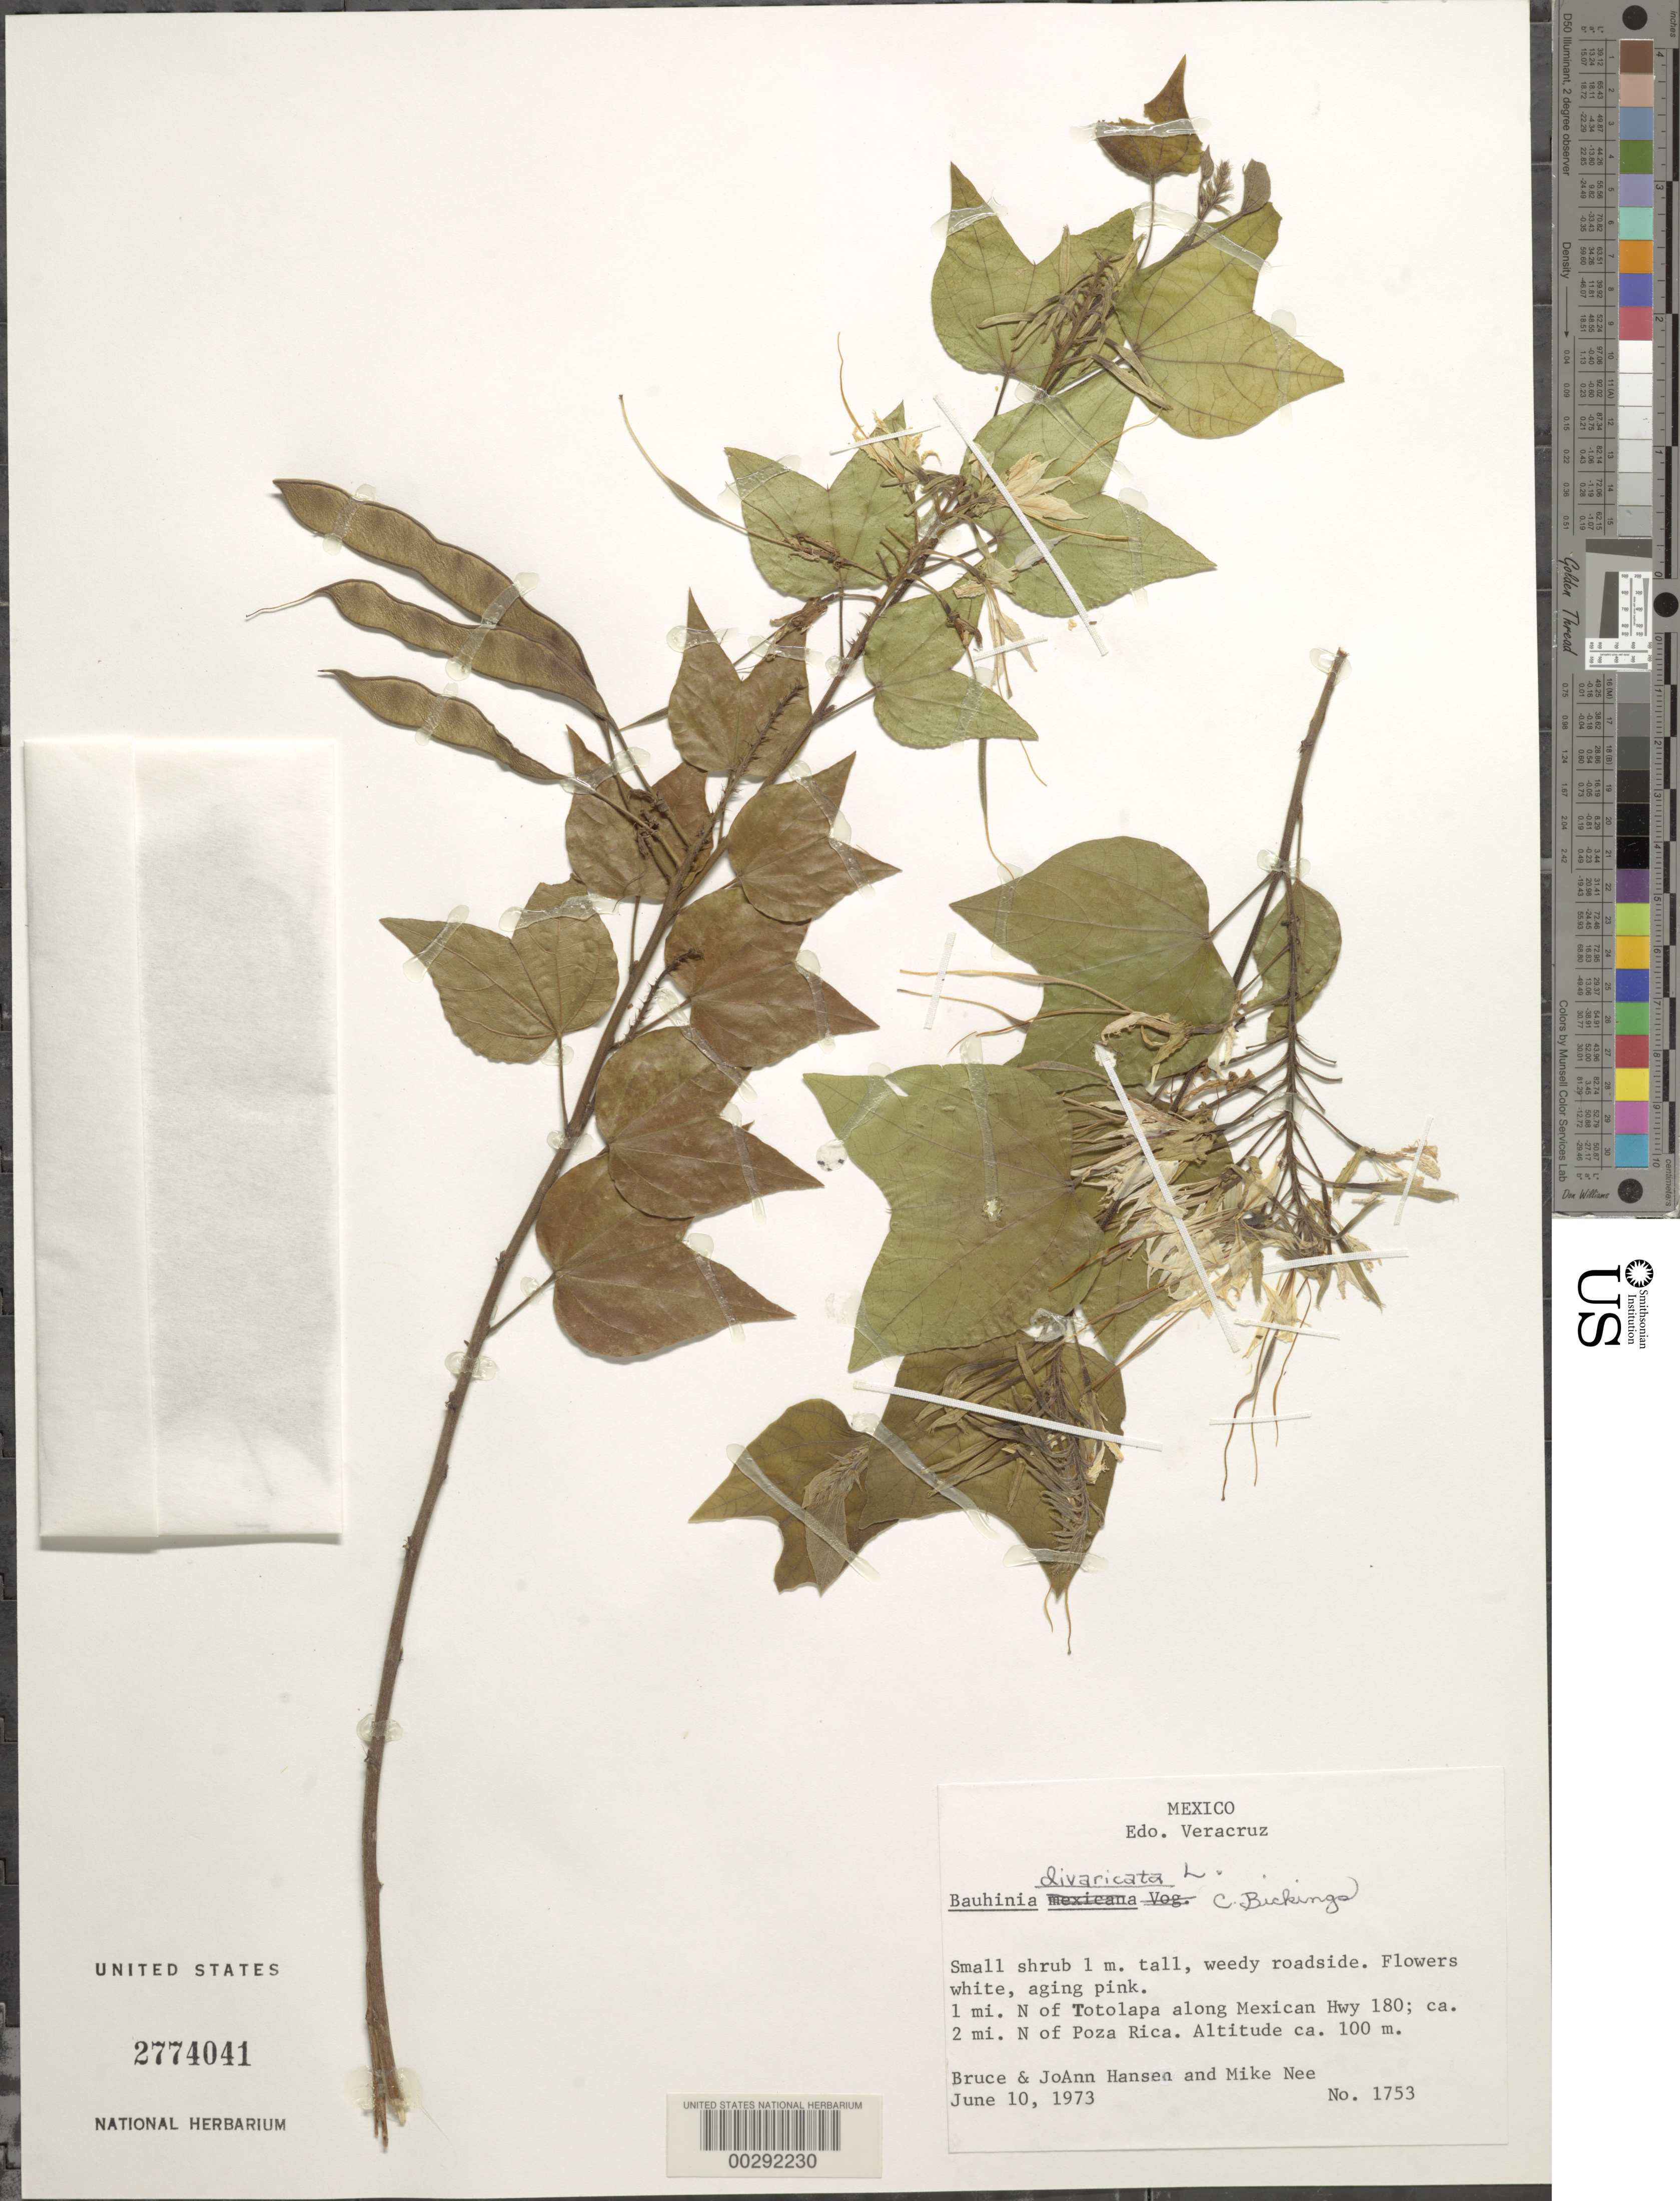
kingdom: Plantae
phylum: Tracheophyta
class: Magnoliopsida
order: Fabales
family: Fabaceae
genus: Bauhinia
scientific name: Bauhinia divaricata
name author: L.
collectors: B. Hansen, J. Hansen & M. Nee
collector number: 1753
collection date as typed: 10 Jun 1973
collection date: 1973-06-10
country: Mexico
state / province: Veracruz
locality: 1 mi. N of Totolapa along Mexican hwy 180, ca. 2 mi. N of Poza Rica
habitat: Weedy roadside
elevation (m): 100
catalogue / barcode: US 2774041